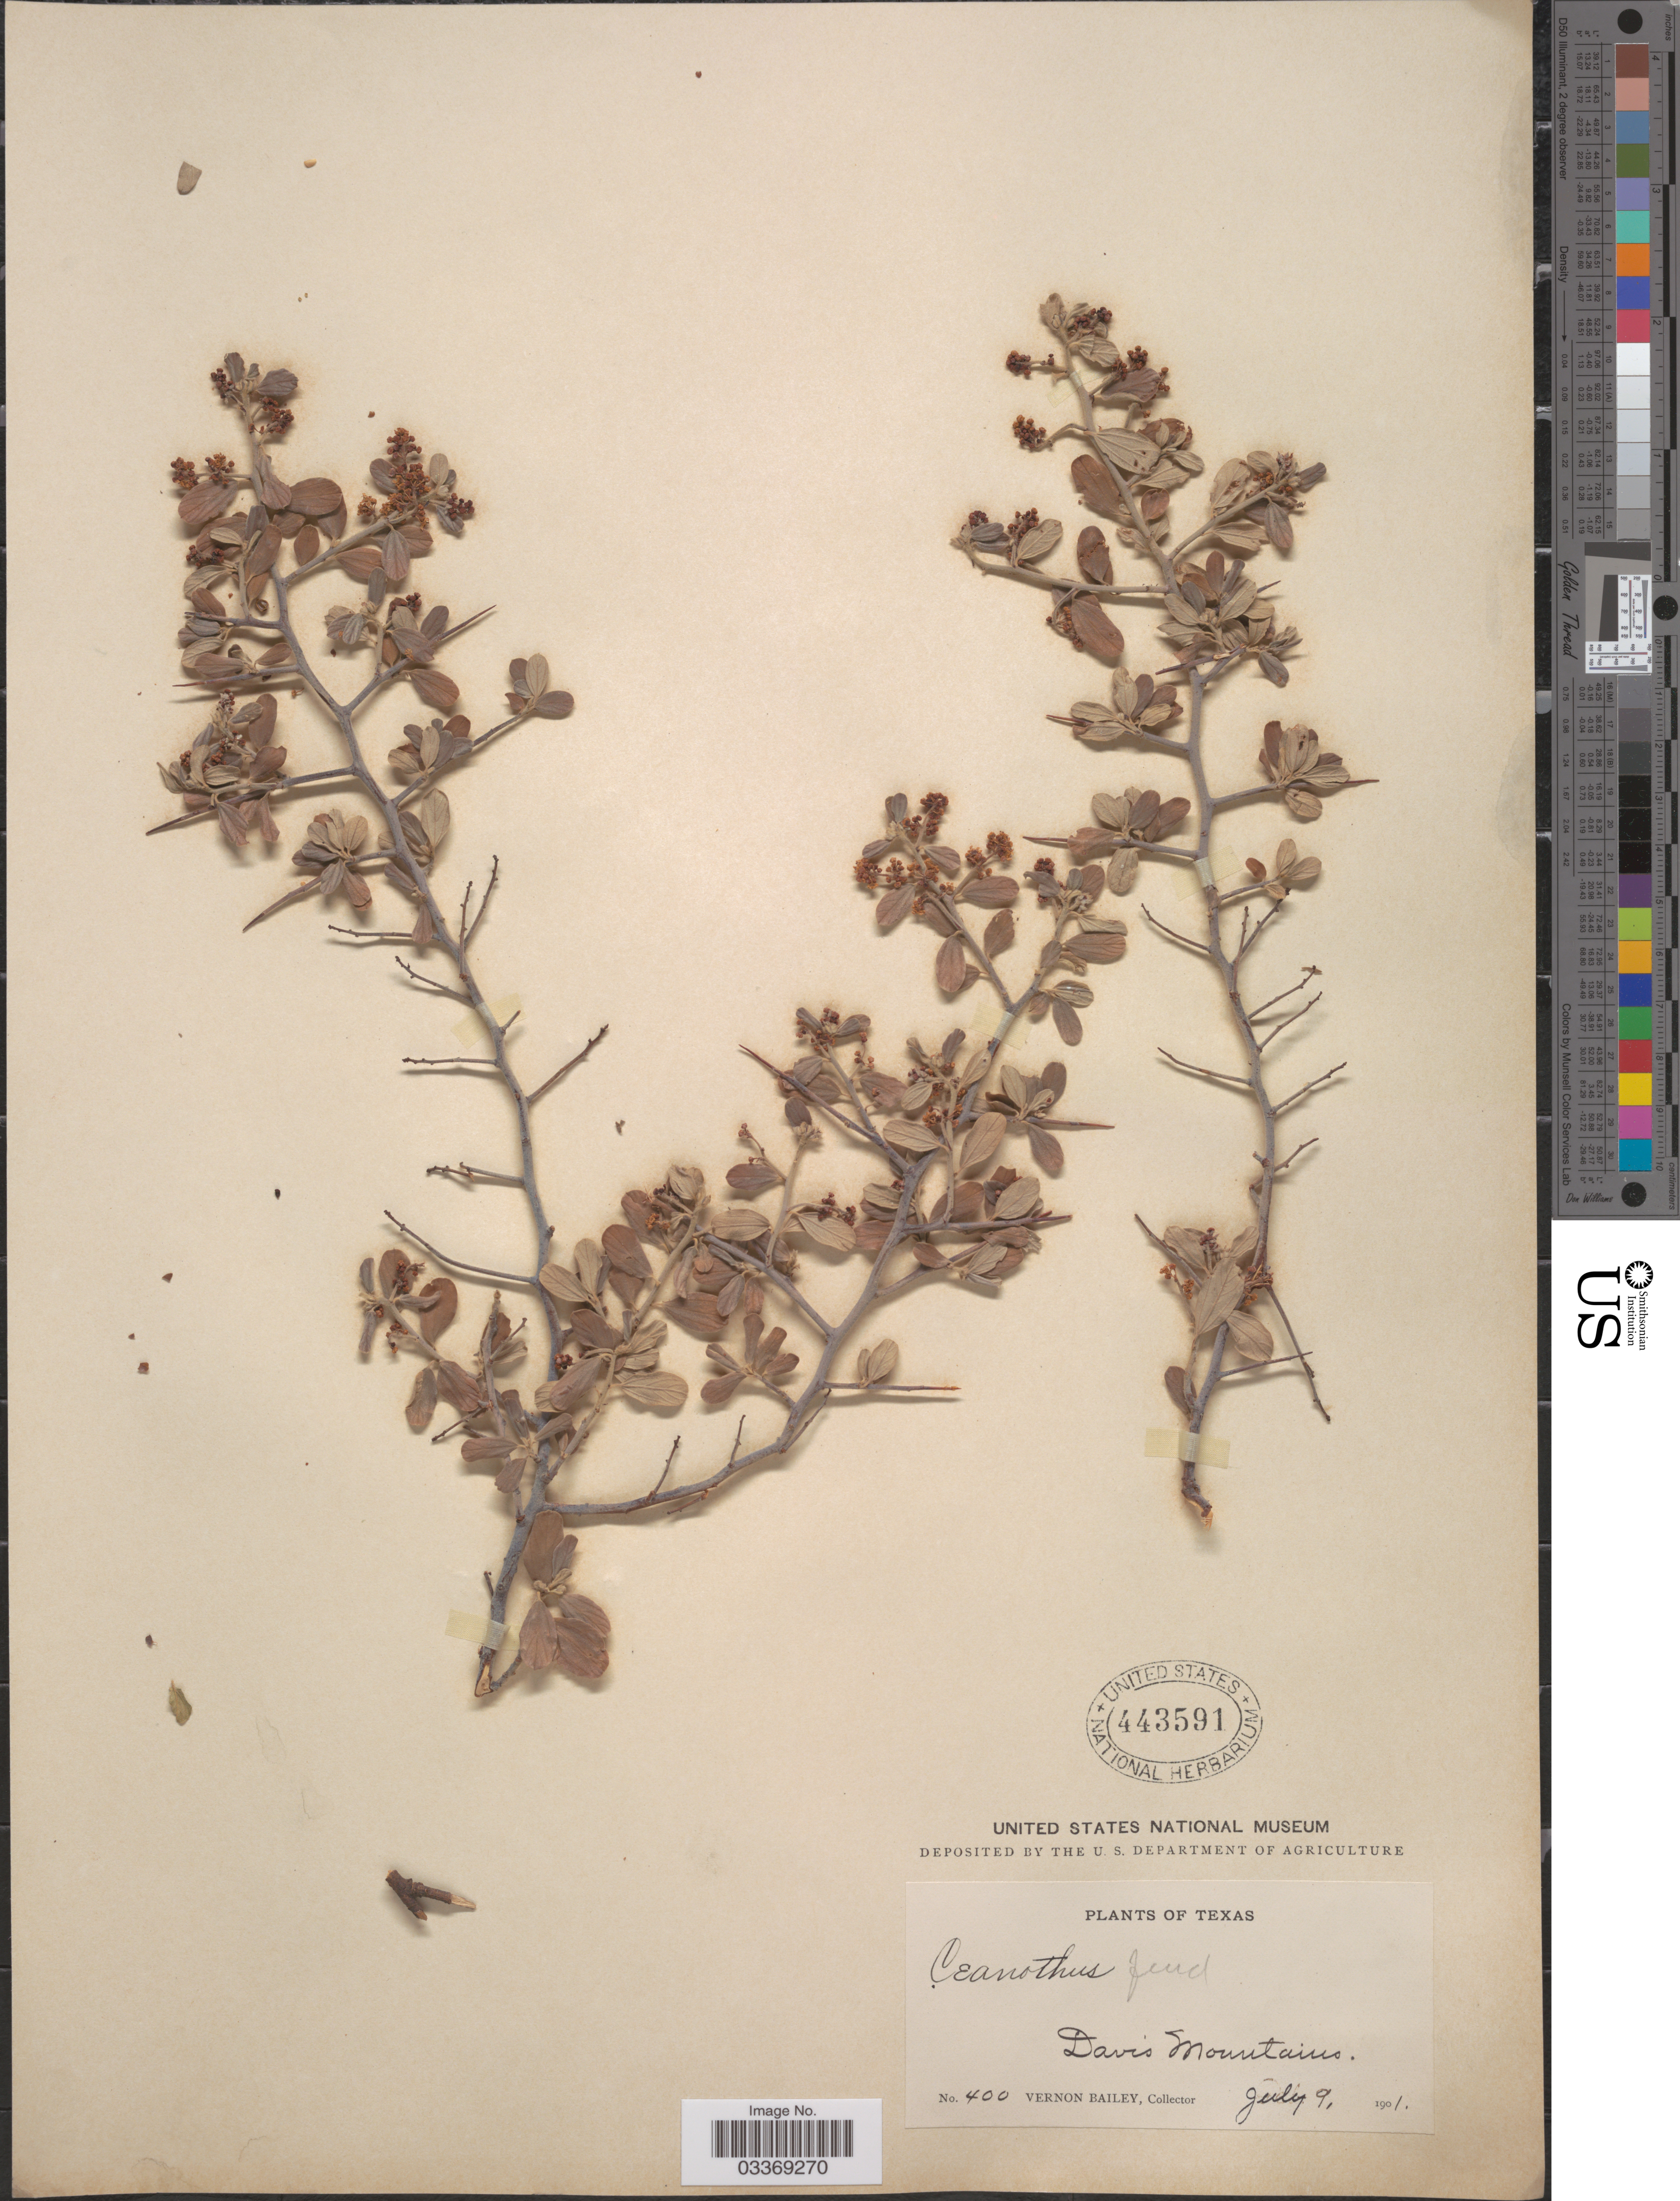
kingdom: Plantae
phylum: Tracheophyta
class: Magnoliopsida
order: Rosales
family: Rhamnaceae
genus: Ceanothus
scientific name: Ceanothus fendleri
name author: A. Gray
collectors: V. O. Bailey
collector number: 400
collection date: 1901-07-09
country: United States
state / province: Texas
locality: Davis Mountains.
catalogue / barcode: US 443591